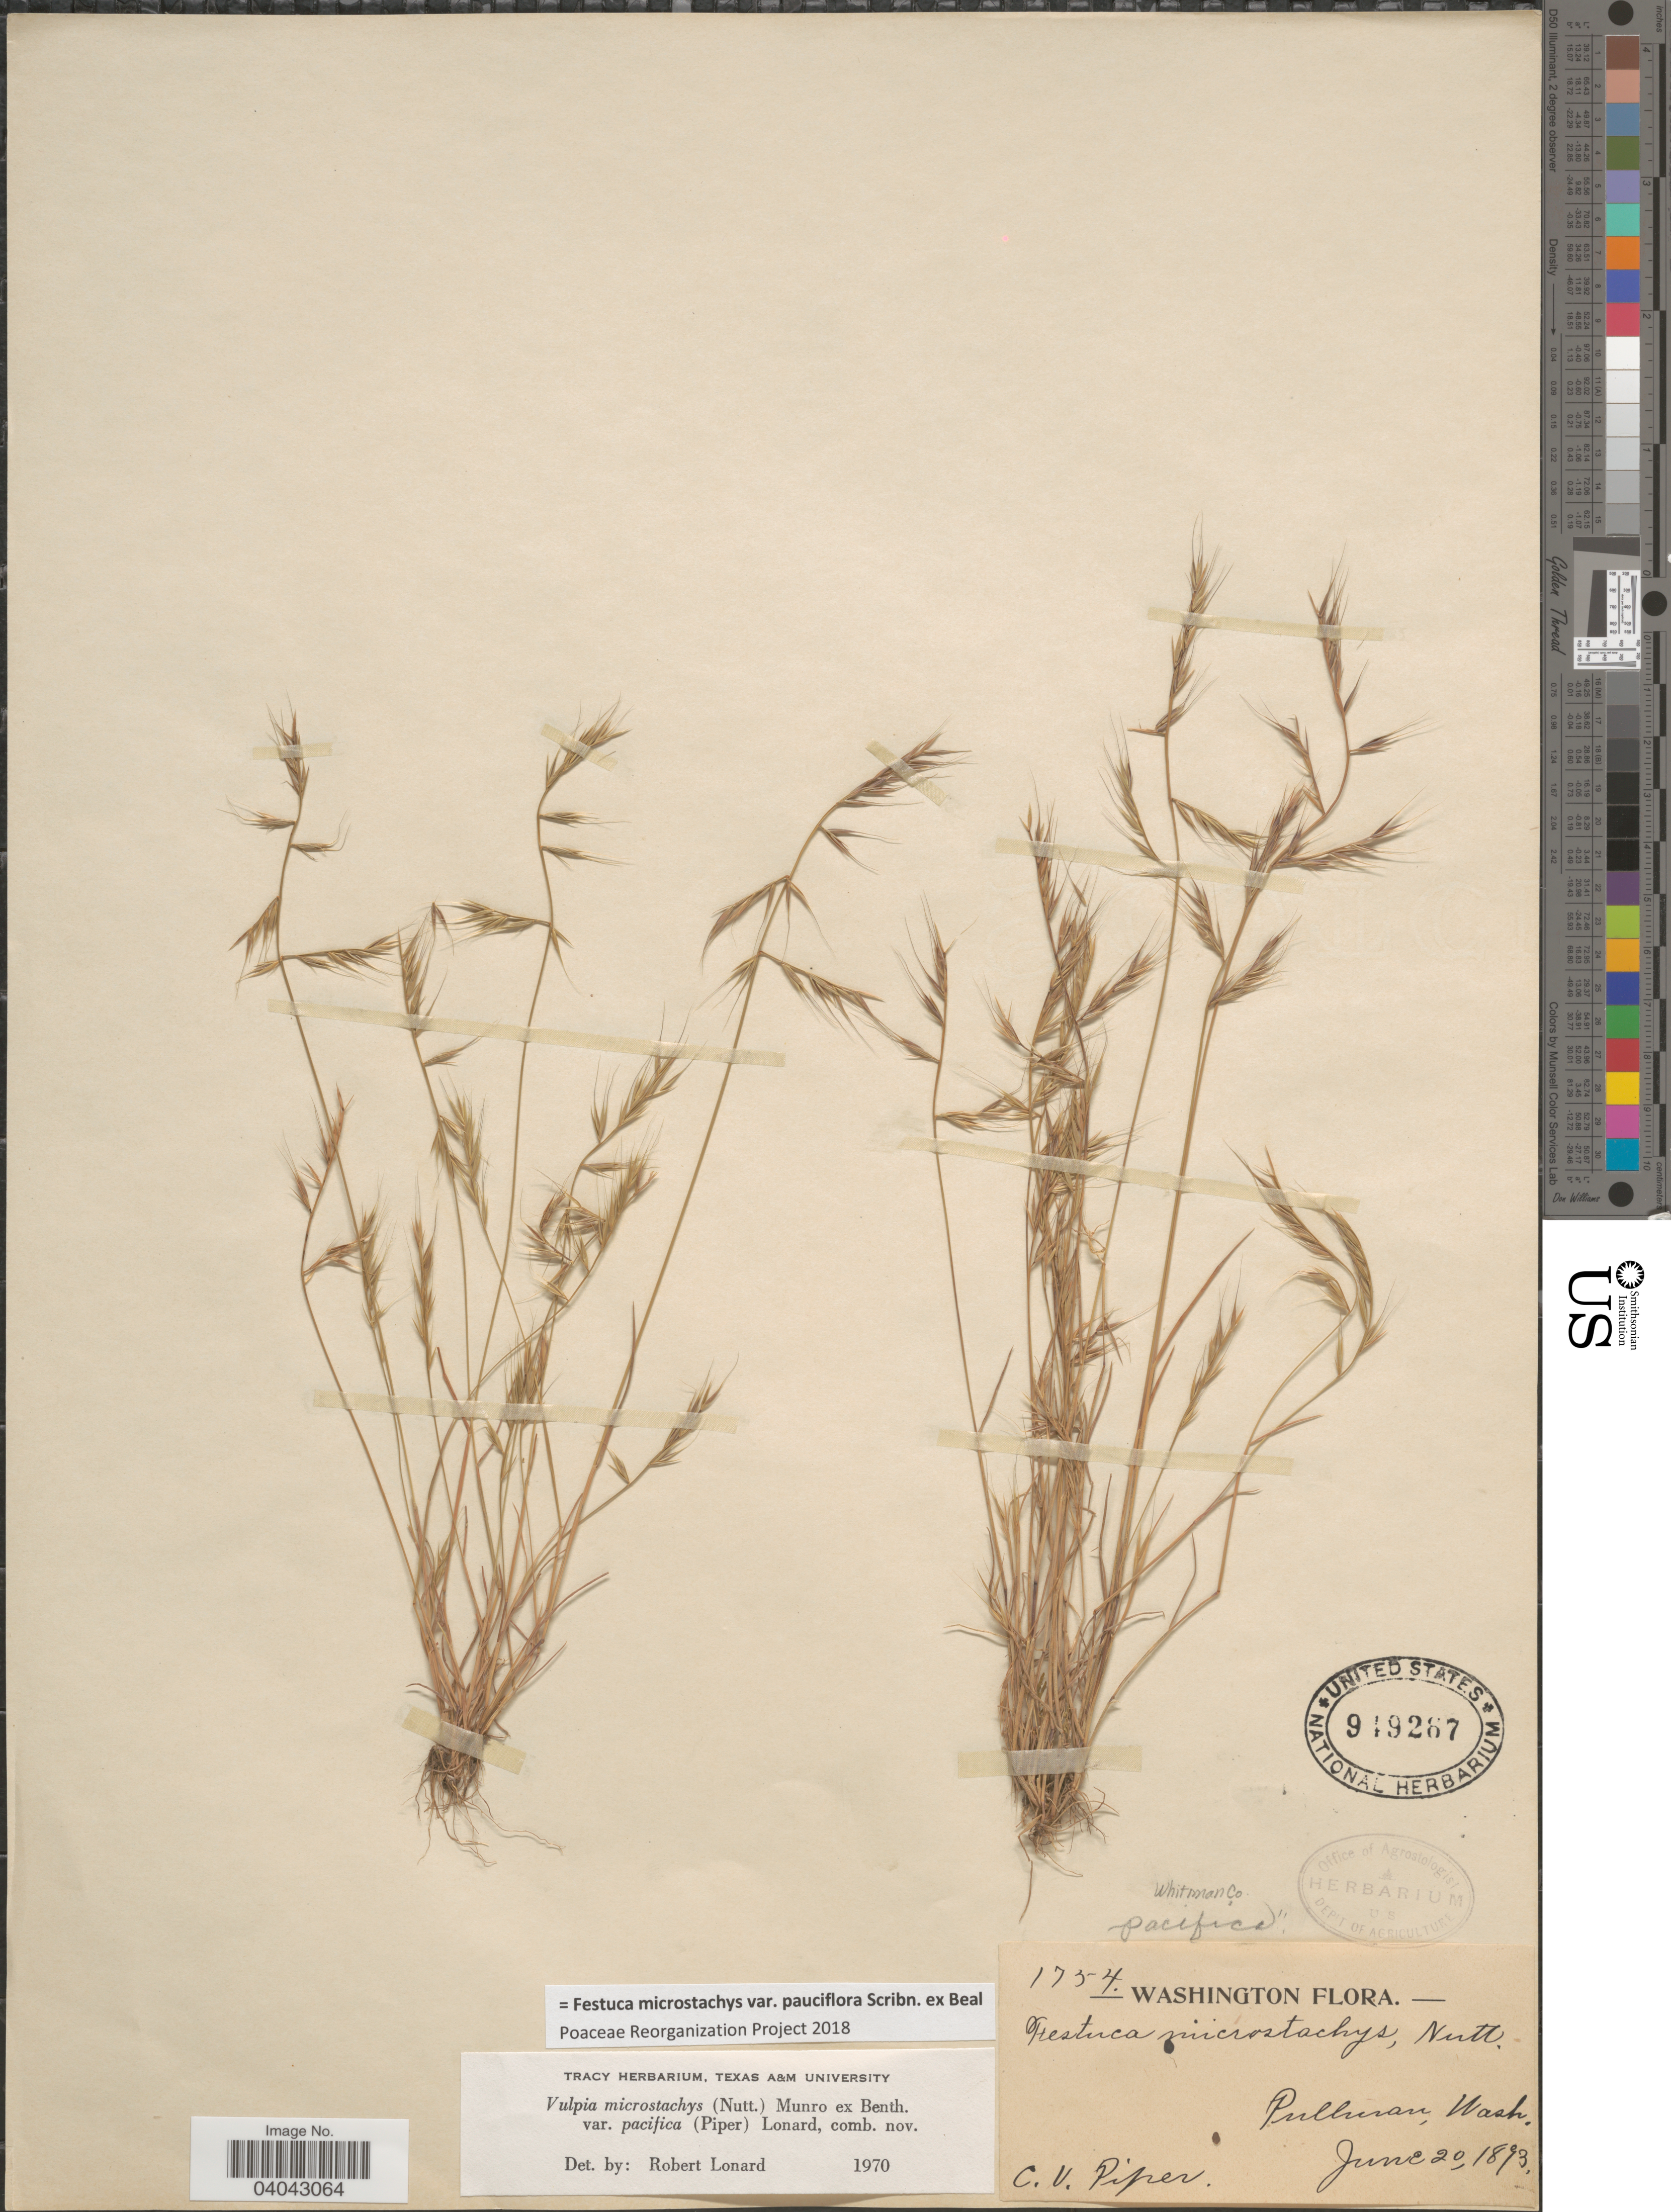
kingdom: Plantae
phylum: Tracheophyta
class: Liliopsida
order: Poales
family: Poaceae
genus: Festuca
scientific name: Festuca microstachys var. pauciflora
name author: Scribn. ex W.J. Beal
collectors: C. V. Piper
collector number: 1754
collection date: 1893-06-20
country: United States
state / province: Washington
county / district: Whitman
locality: Pullman. Whitman Co.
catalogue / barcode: US 949267